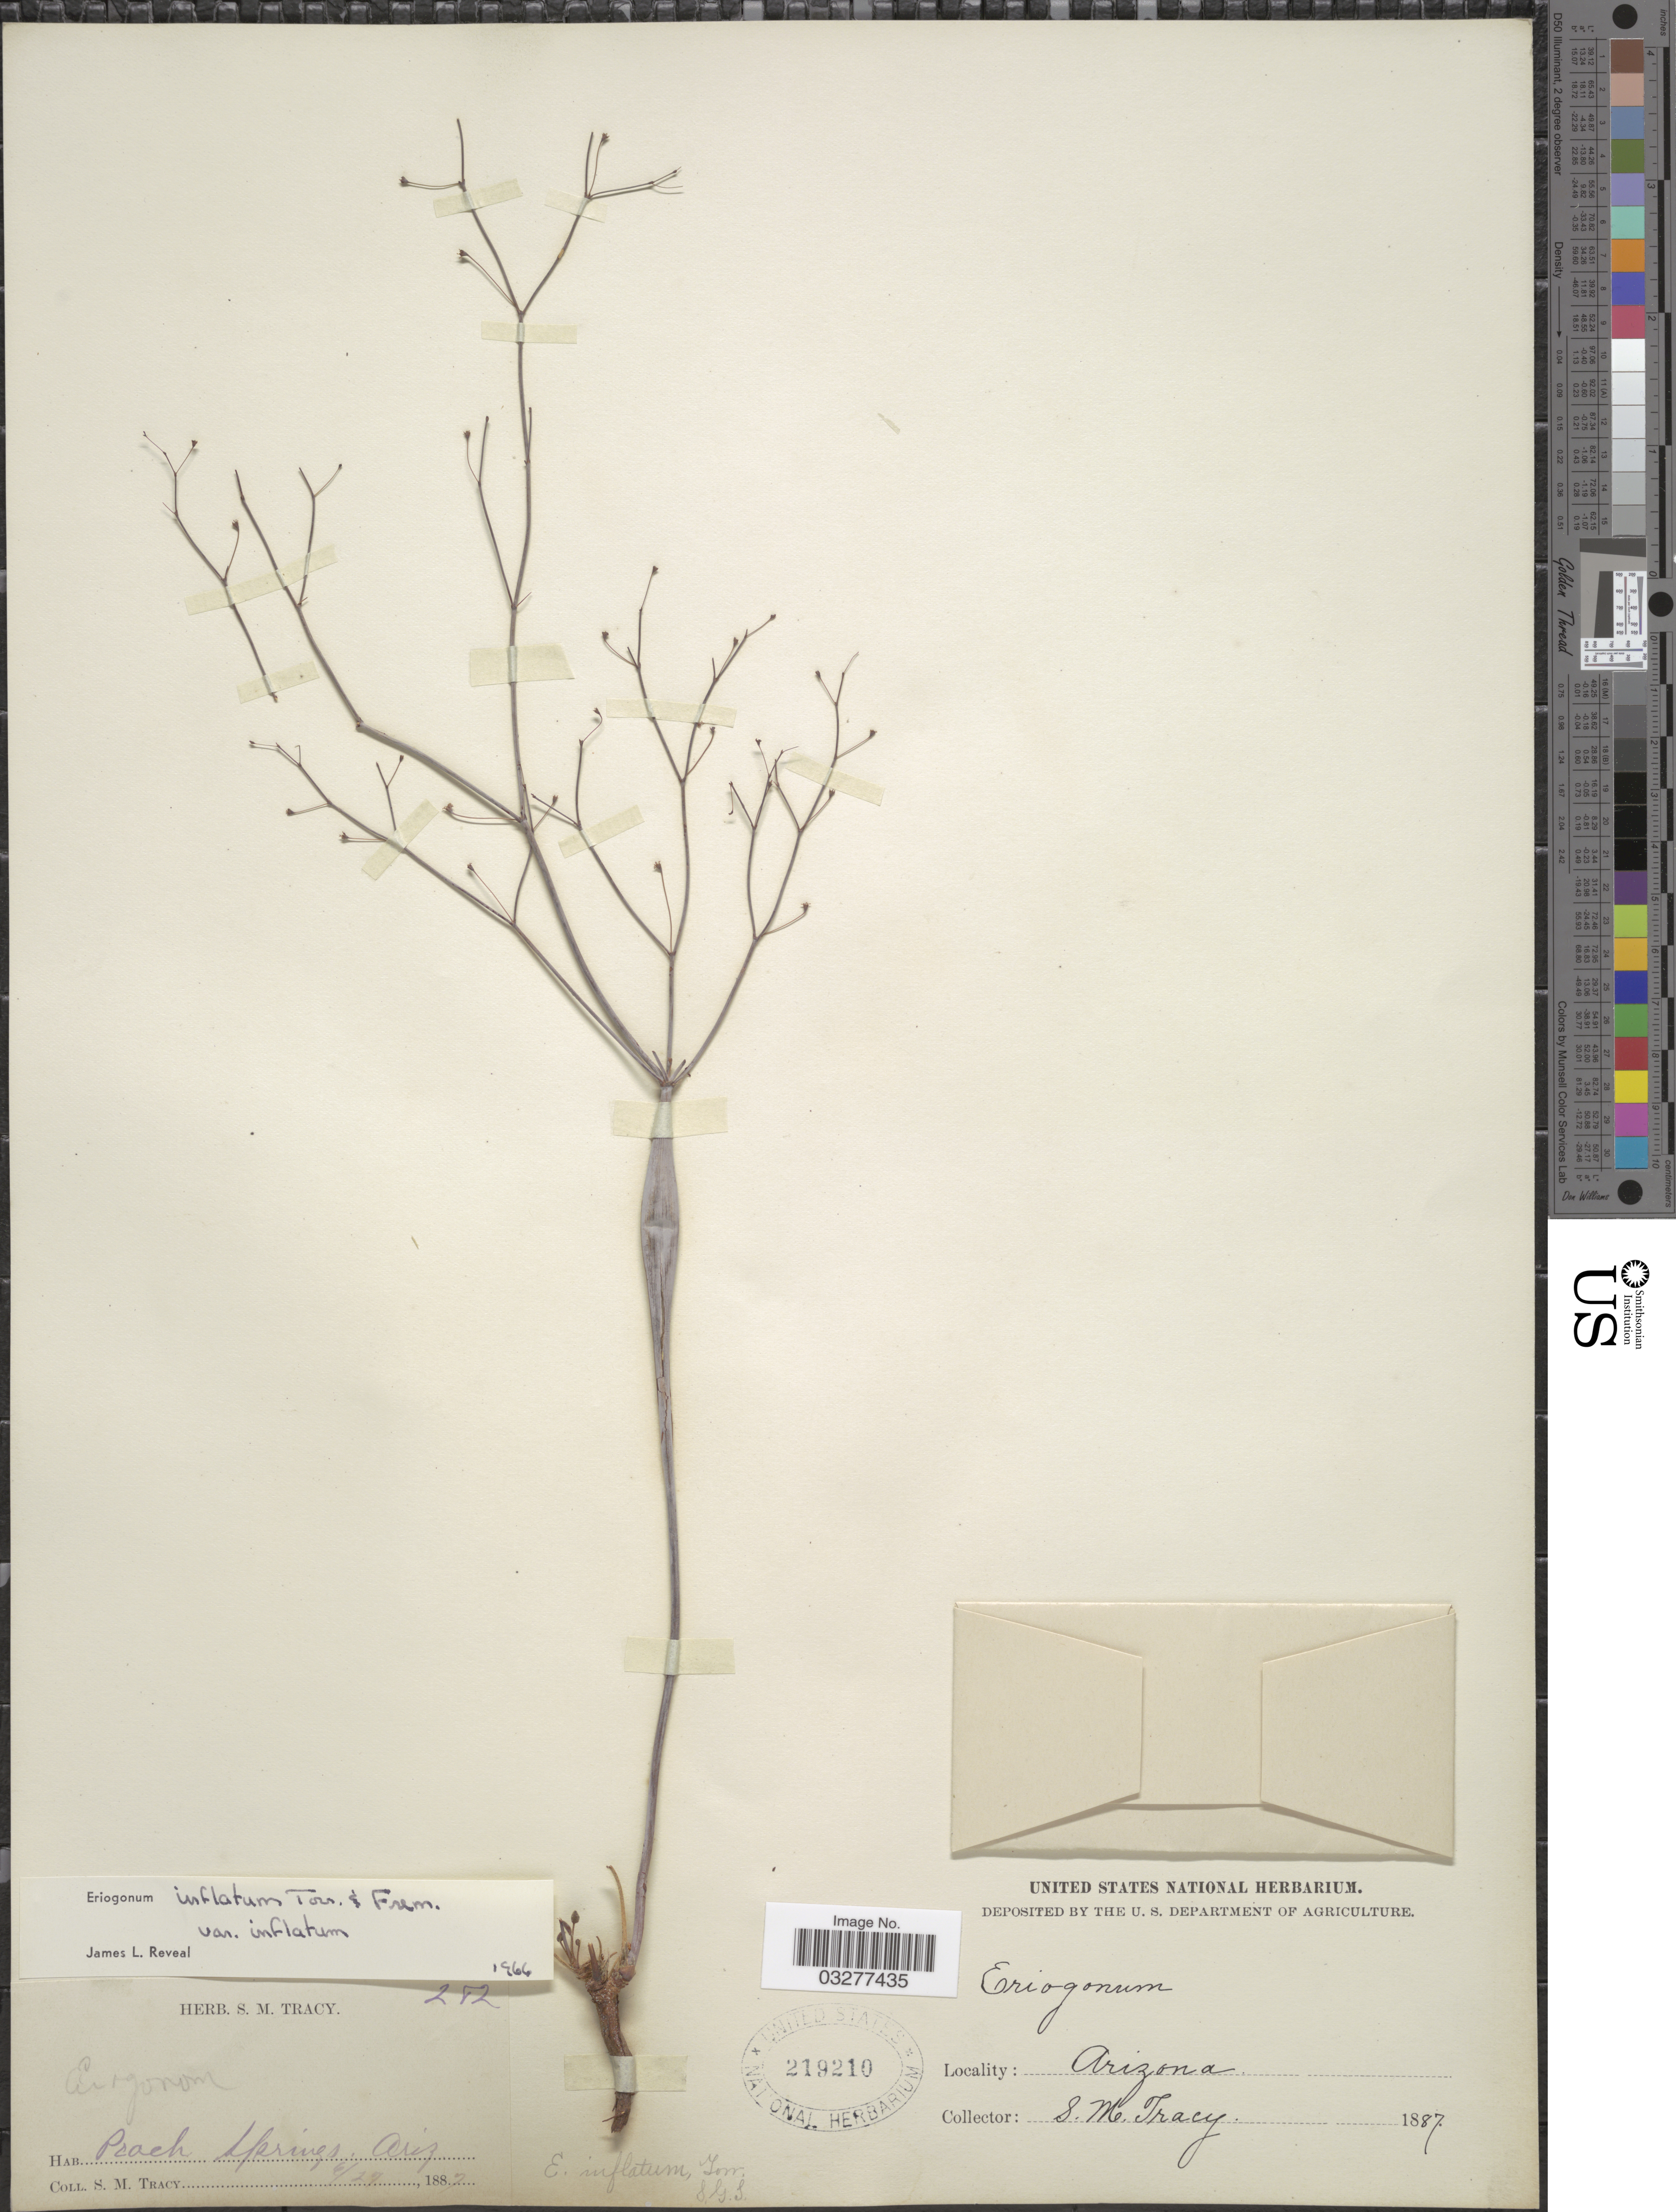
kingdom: Plantae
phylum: Tracheophyta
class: Magnoliopsida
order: Caryophyllales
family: Polygonaceae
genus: Eriogonum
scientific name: Eriogonum inflatum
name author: Torr. & Frém.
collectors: S. M. Tracy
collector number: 282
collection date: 1887-06-27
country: United States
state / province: Arizona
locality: Peach Springs, Ariz.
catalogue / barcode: US 219210